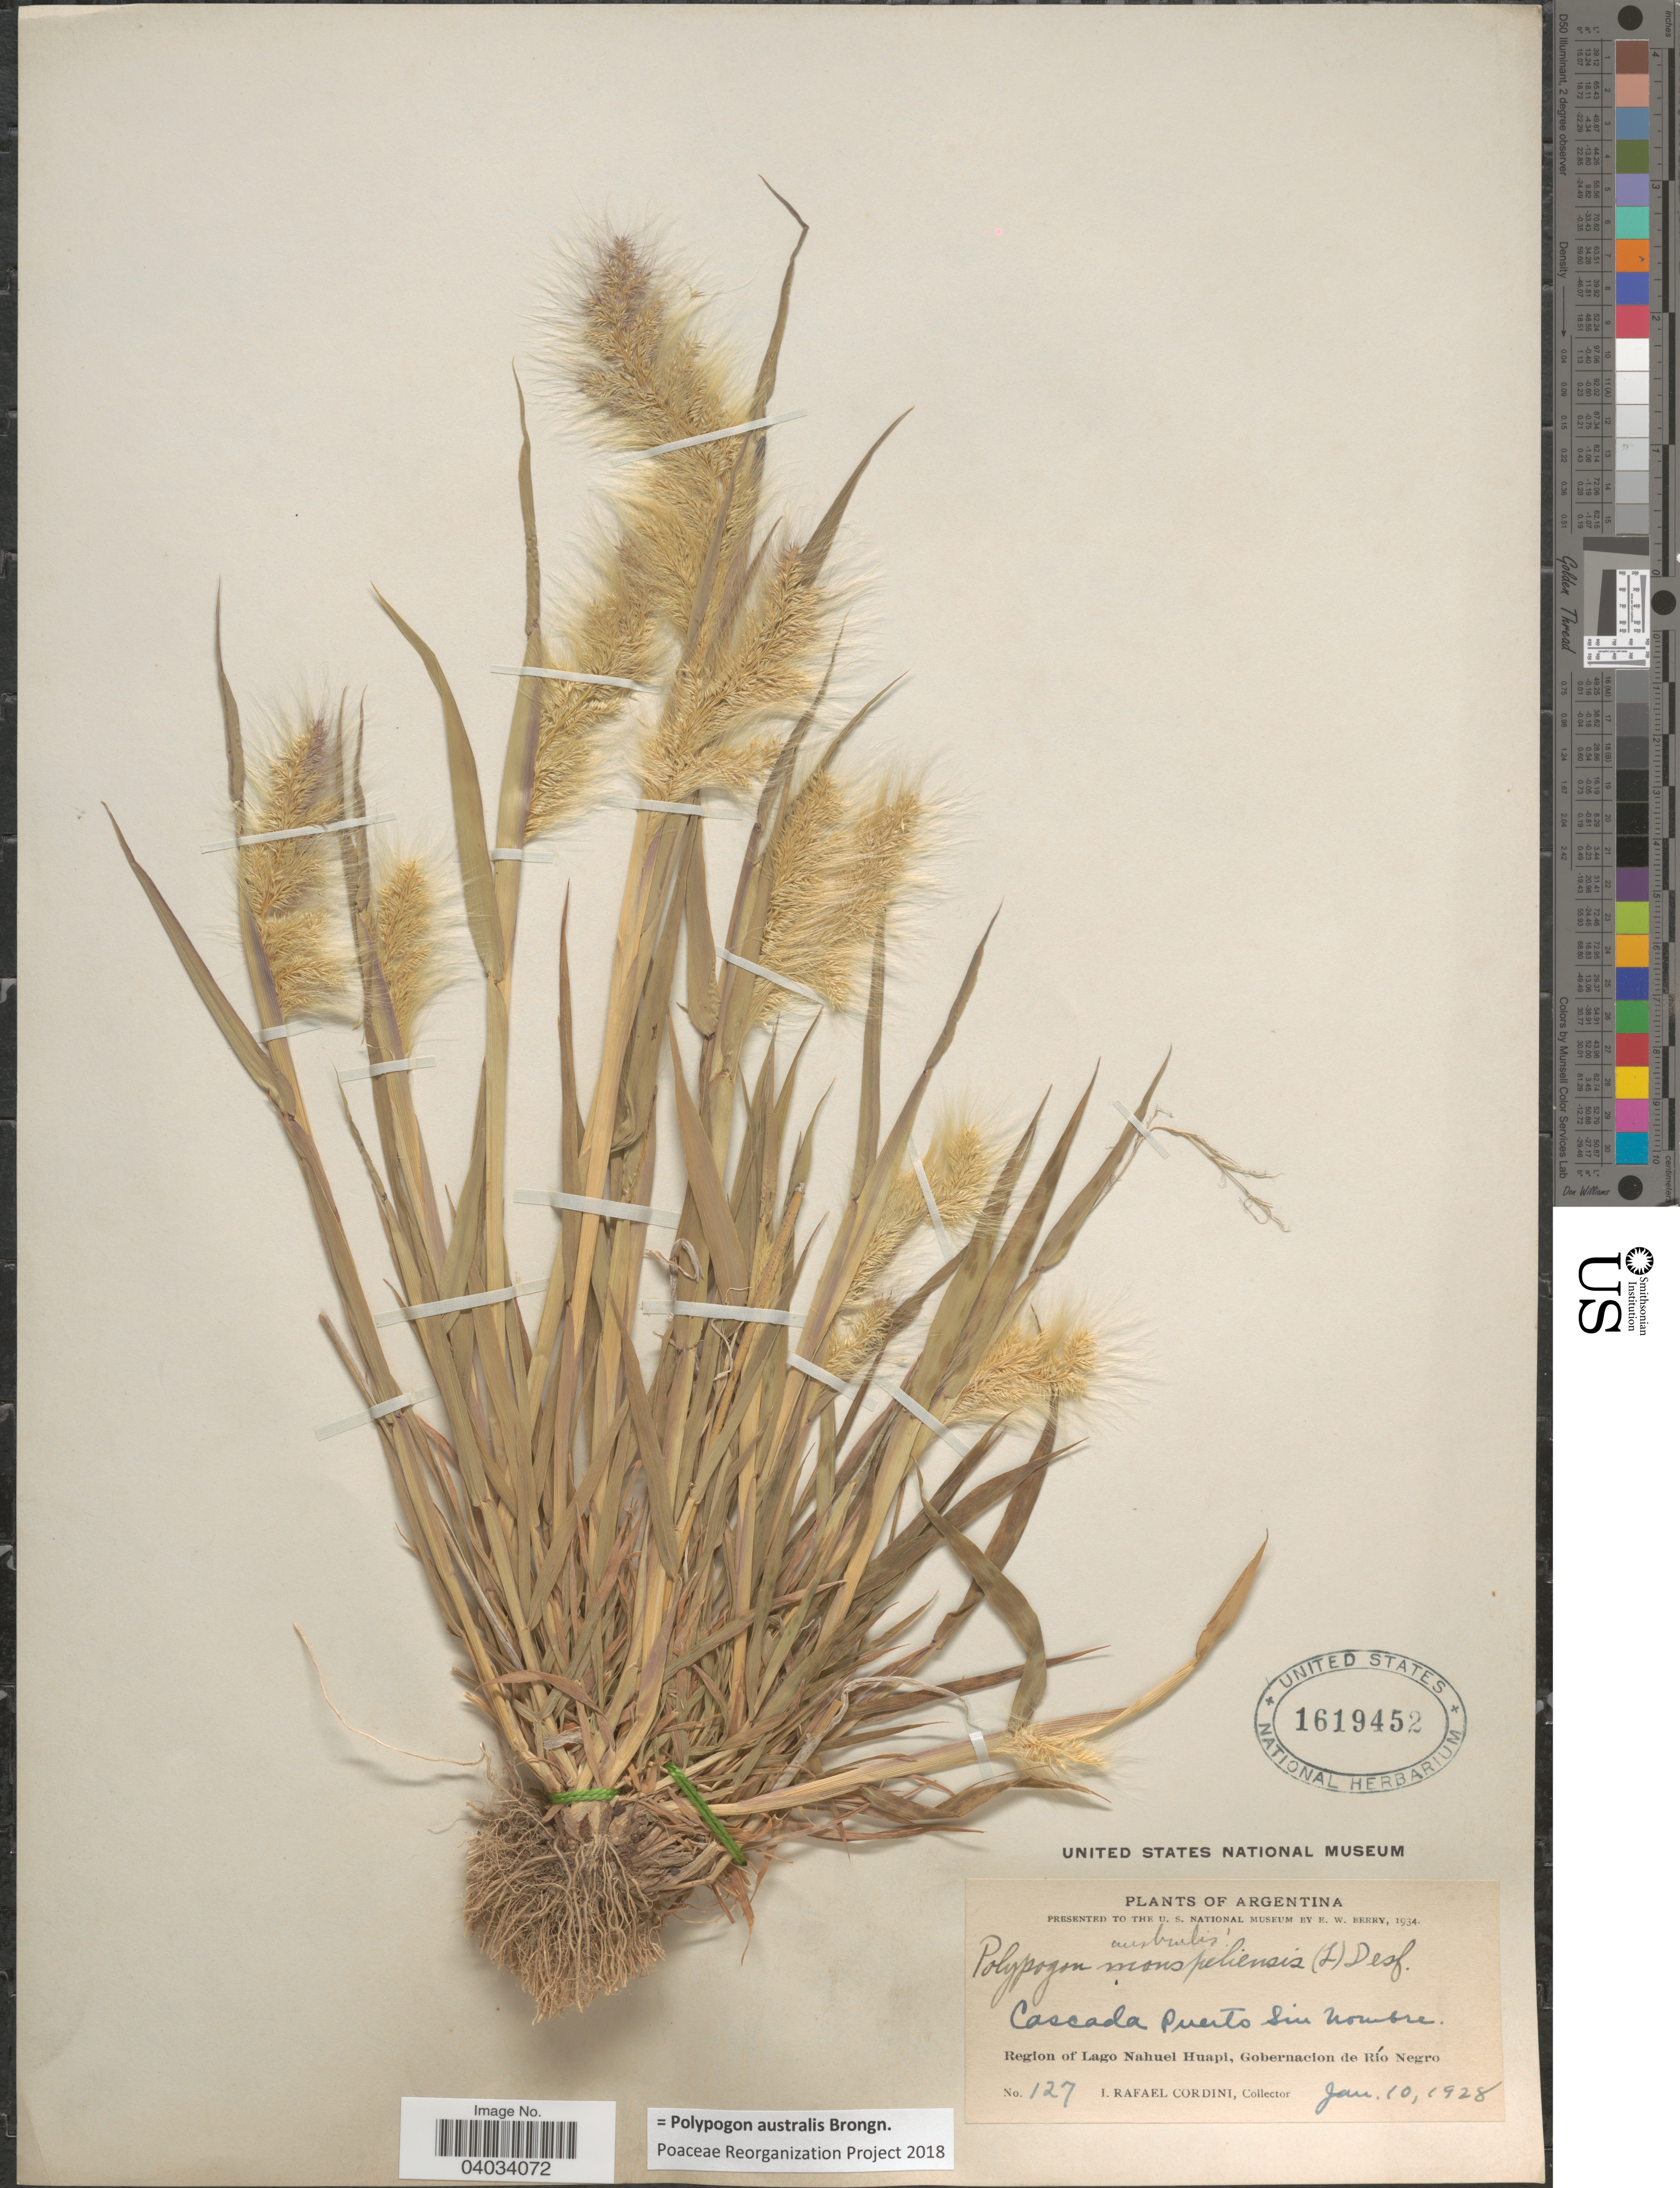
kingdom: Plantae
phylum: Tracheophyta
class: Liliopsida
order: Poales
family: Poaceae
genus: Polypogon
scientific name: Polypogon australis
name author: Brongn.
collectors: I. Cordini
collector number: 127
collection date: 1928-01-10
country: Argentina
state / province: Rio Negro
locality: Cascada Puerto Sin Nombre. Region of Lago Nahuel Huapi, Gobernacion de Río Negro.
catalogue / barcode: US 1619452